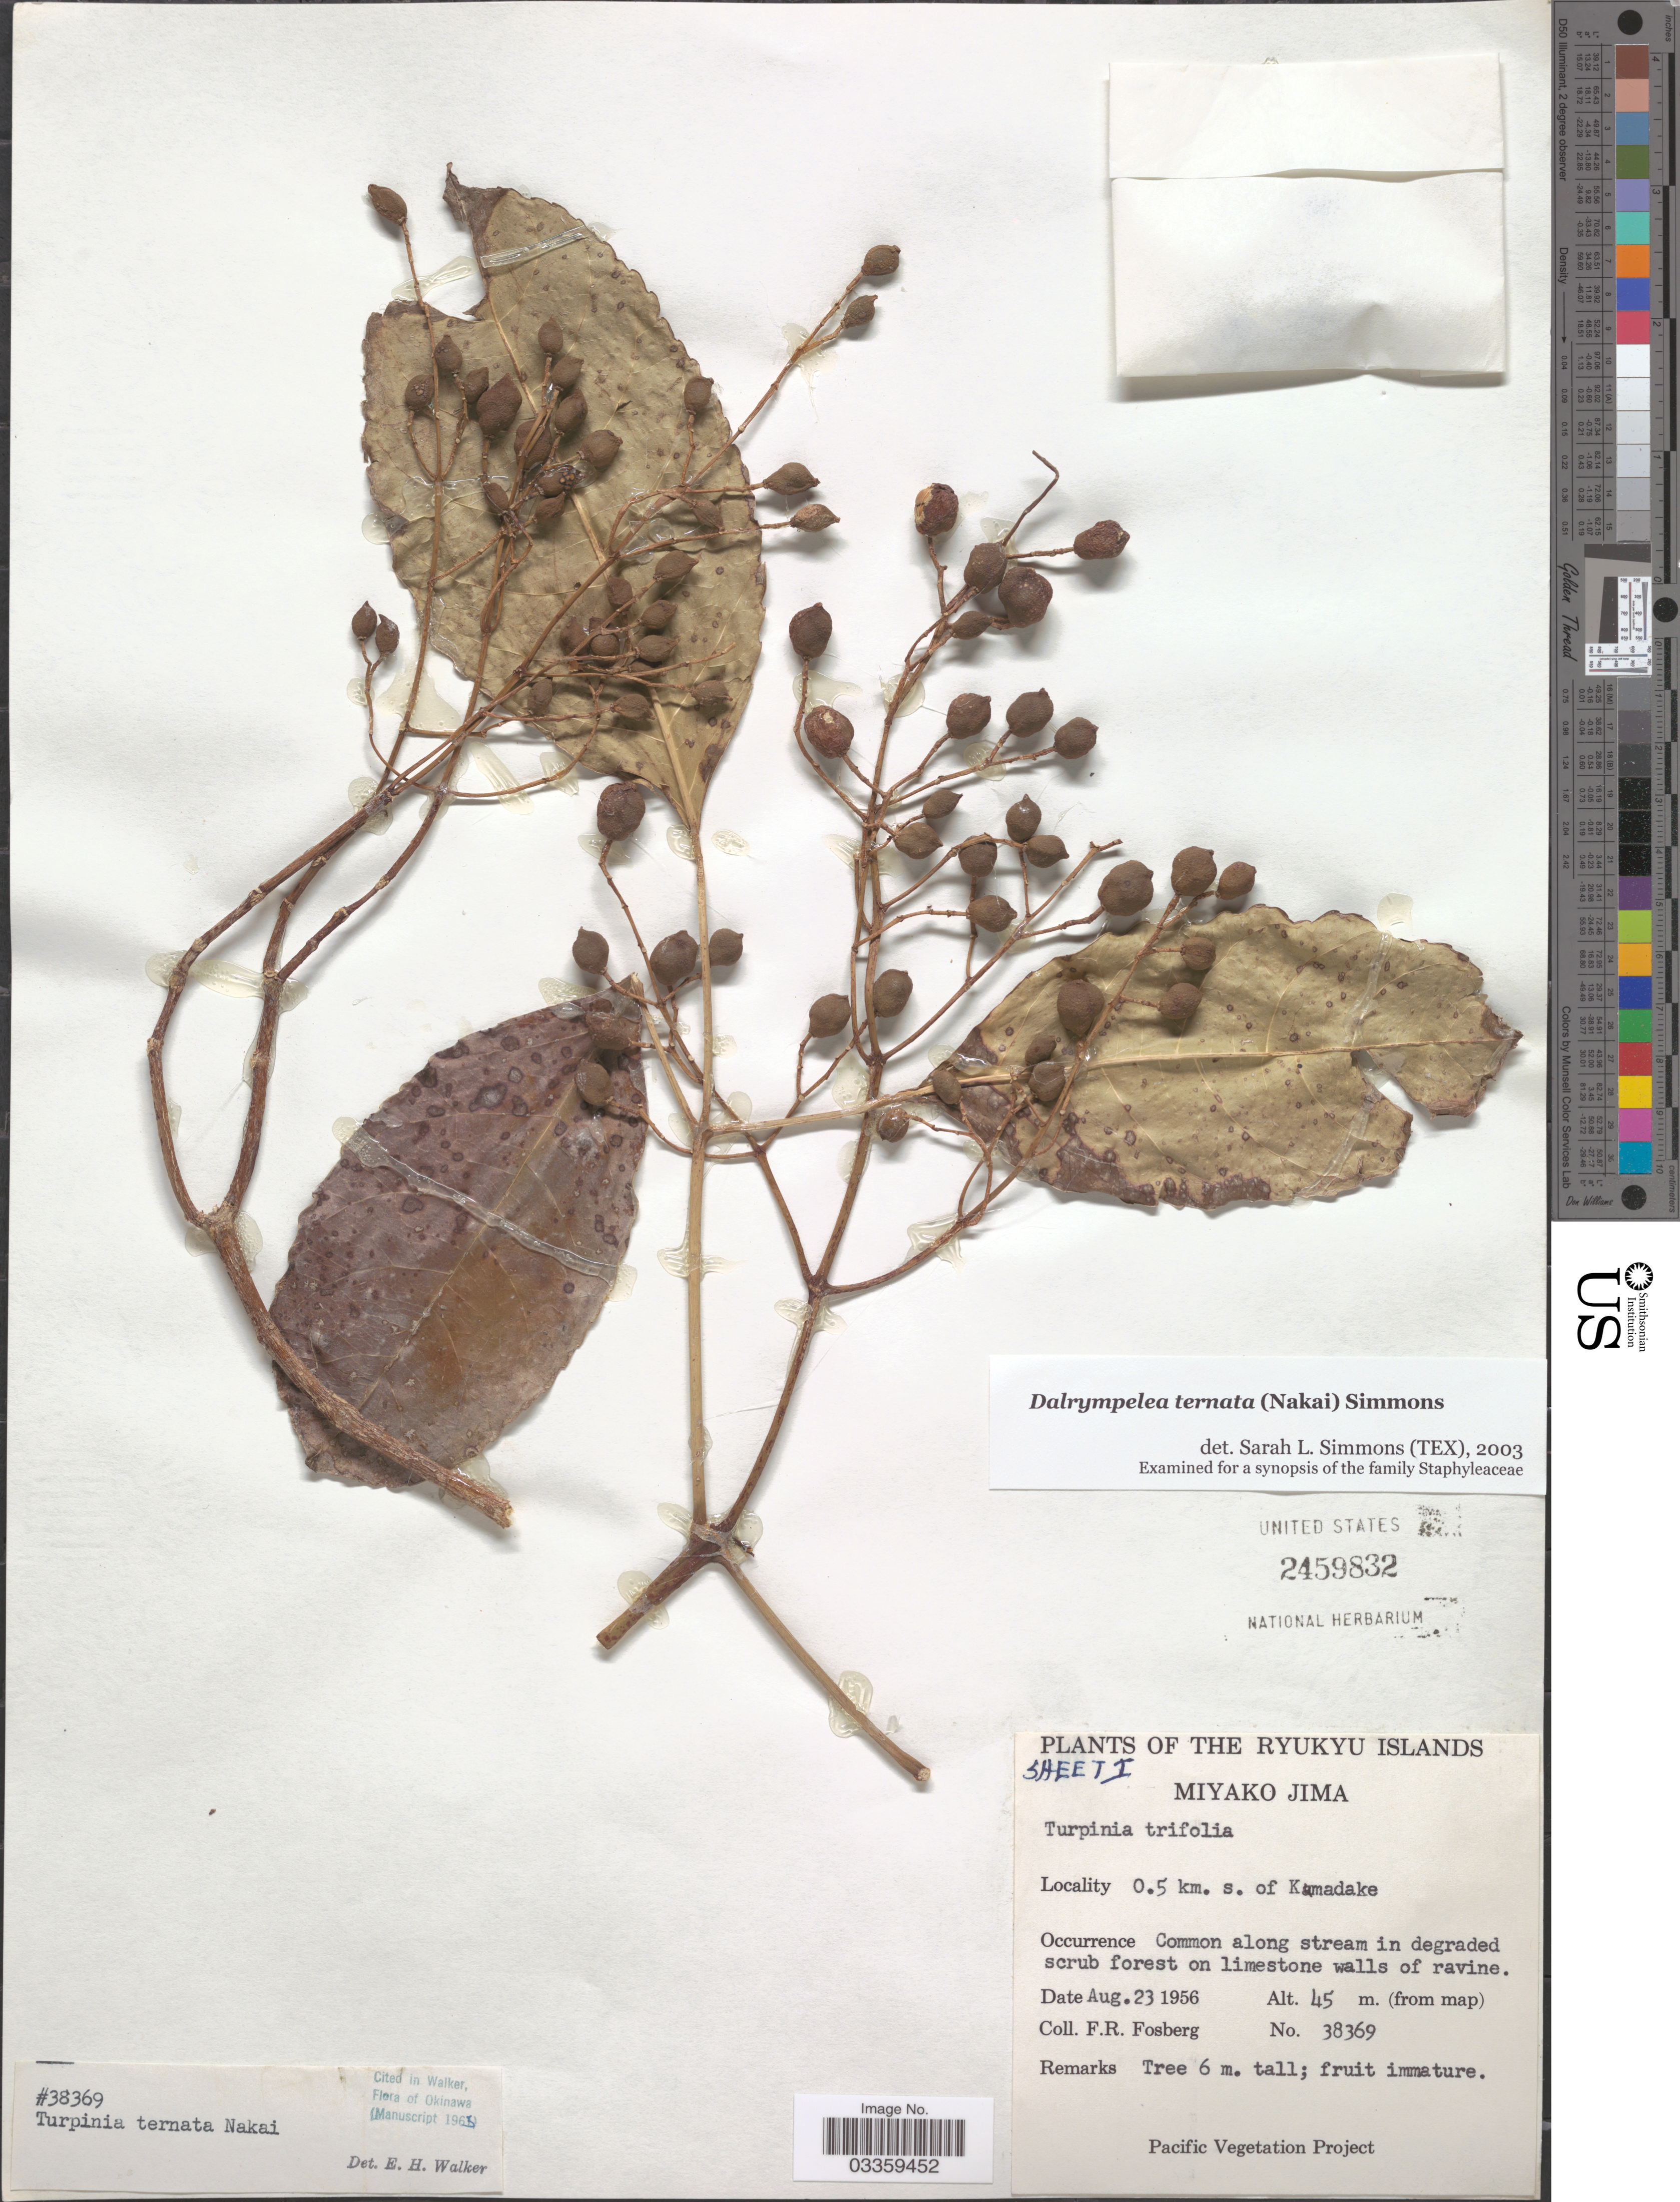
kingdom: Plantae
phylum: Tracheophyta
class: Magnoliopsida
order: Crossosomatales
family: Staphyleaceae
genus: Turpinia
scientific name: Turpinia ternata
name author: Nakai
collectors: F. R. Fosberg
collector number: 38369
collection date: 1956-08-23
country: Japan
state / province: Okinawa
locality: Ryukyu Islands. Miyako Jima. 0.5 km. s. of Kamadake.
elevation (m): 45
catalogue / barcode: US 2459832